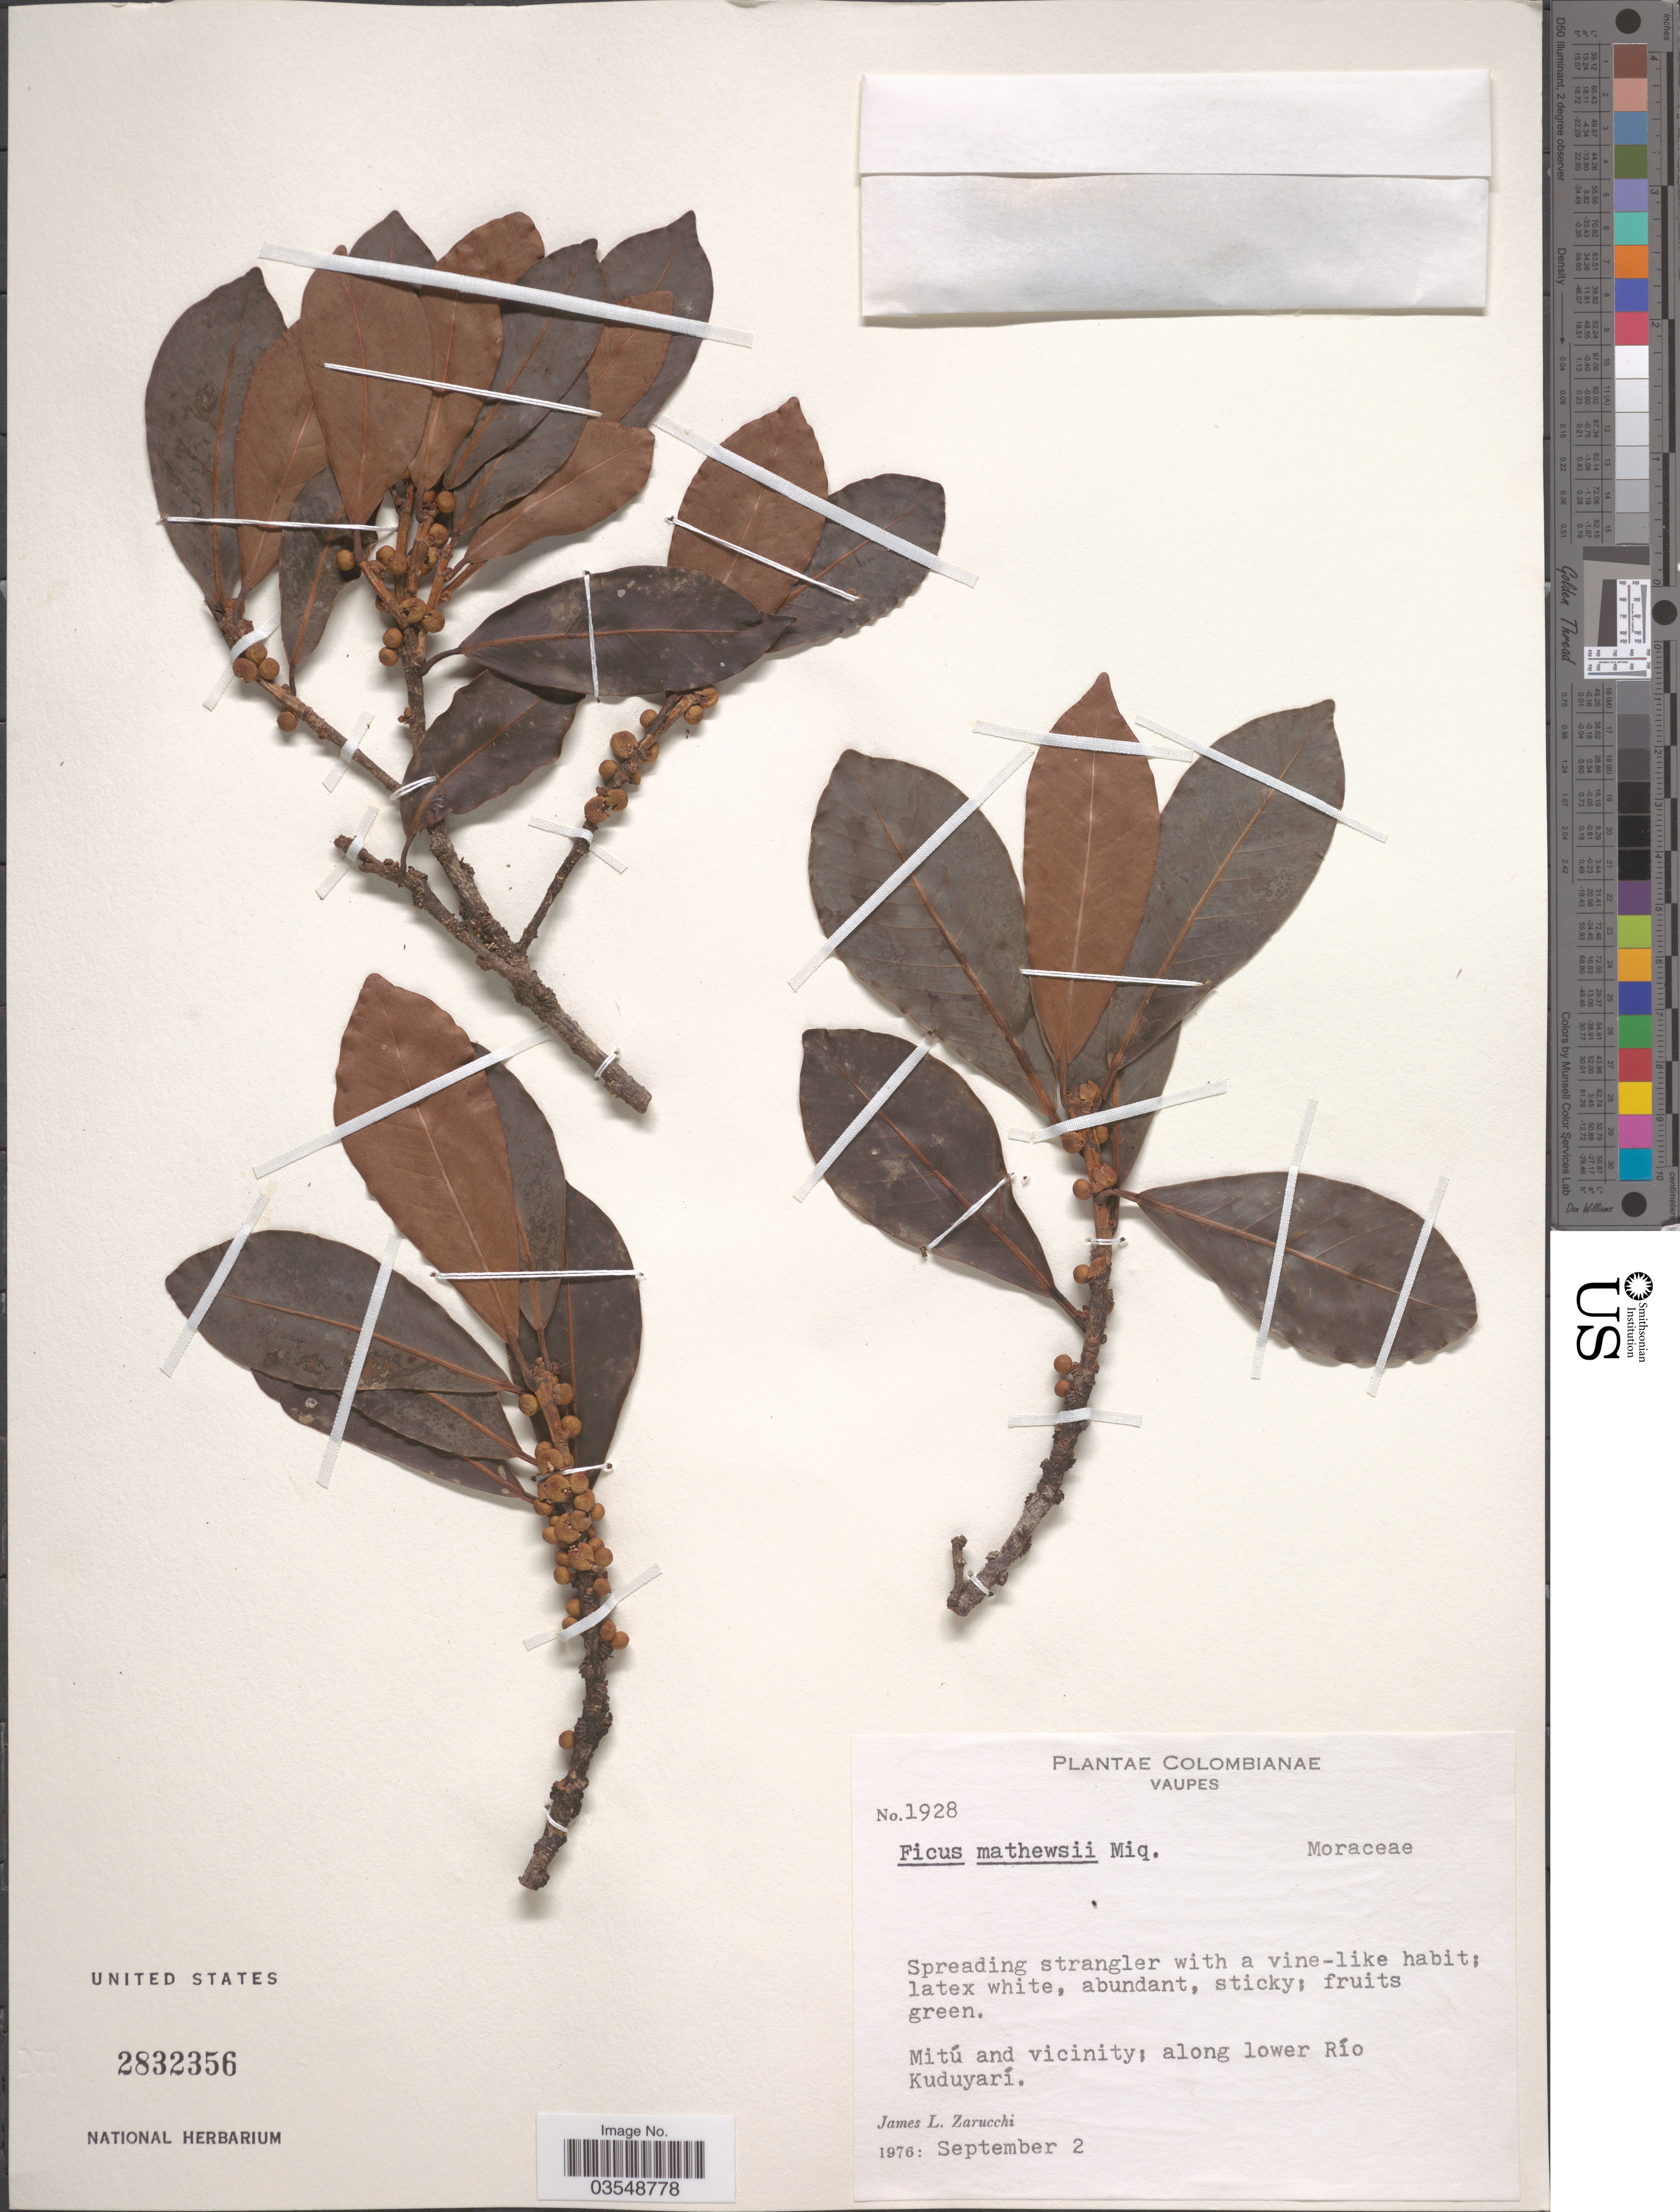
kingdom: Plantae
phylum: Tracheophyta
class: Magnoliopsida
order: Rosales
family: Moraceae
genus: Ficus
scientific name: Ficus mathewsii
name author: (Miq.) Miq.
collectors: J. L. Zarucchi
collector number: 1928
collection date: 1976-09-02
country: Colombia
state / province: Vaupés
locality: Mitú and vicinity; along lower Río Kuduyarí.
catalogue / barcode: US 2832356